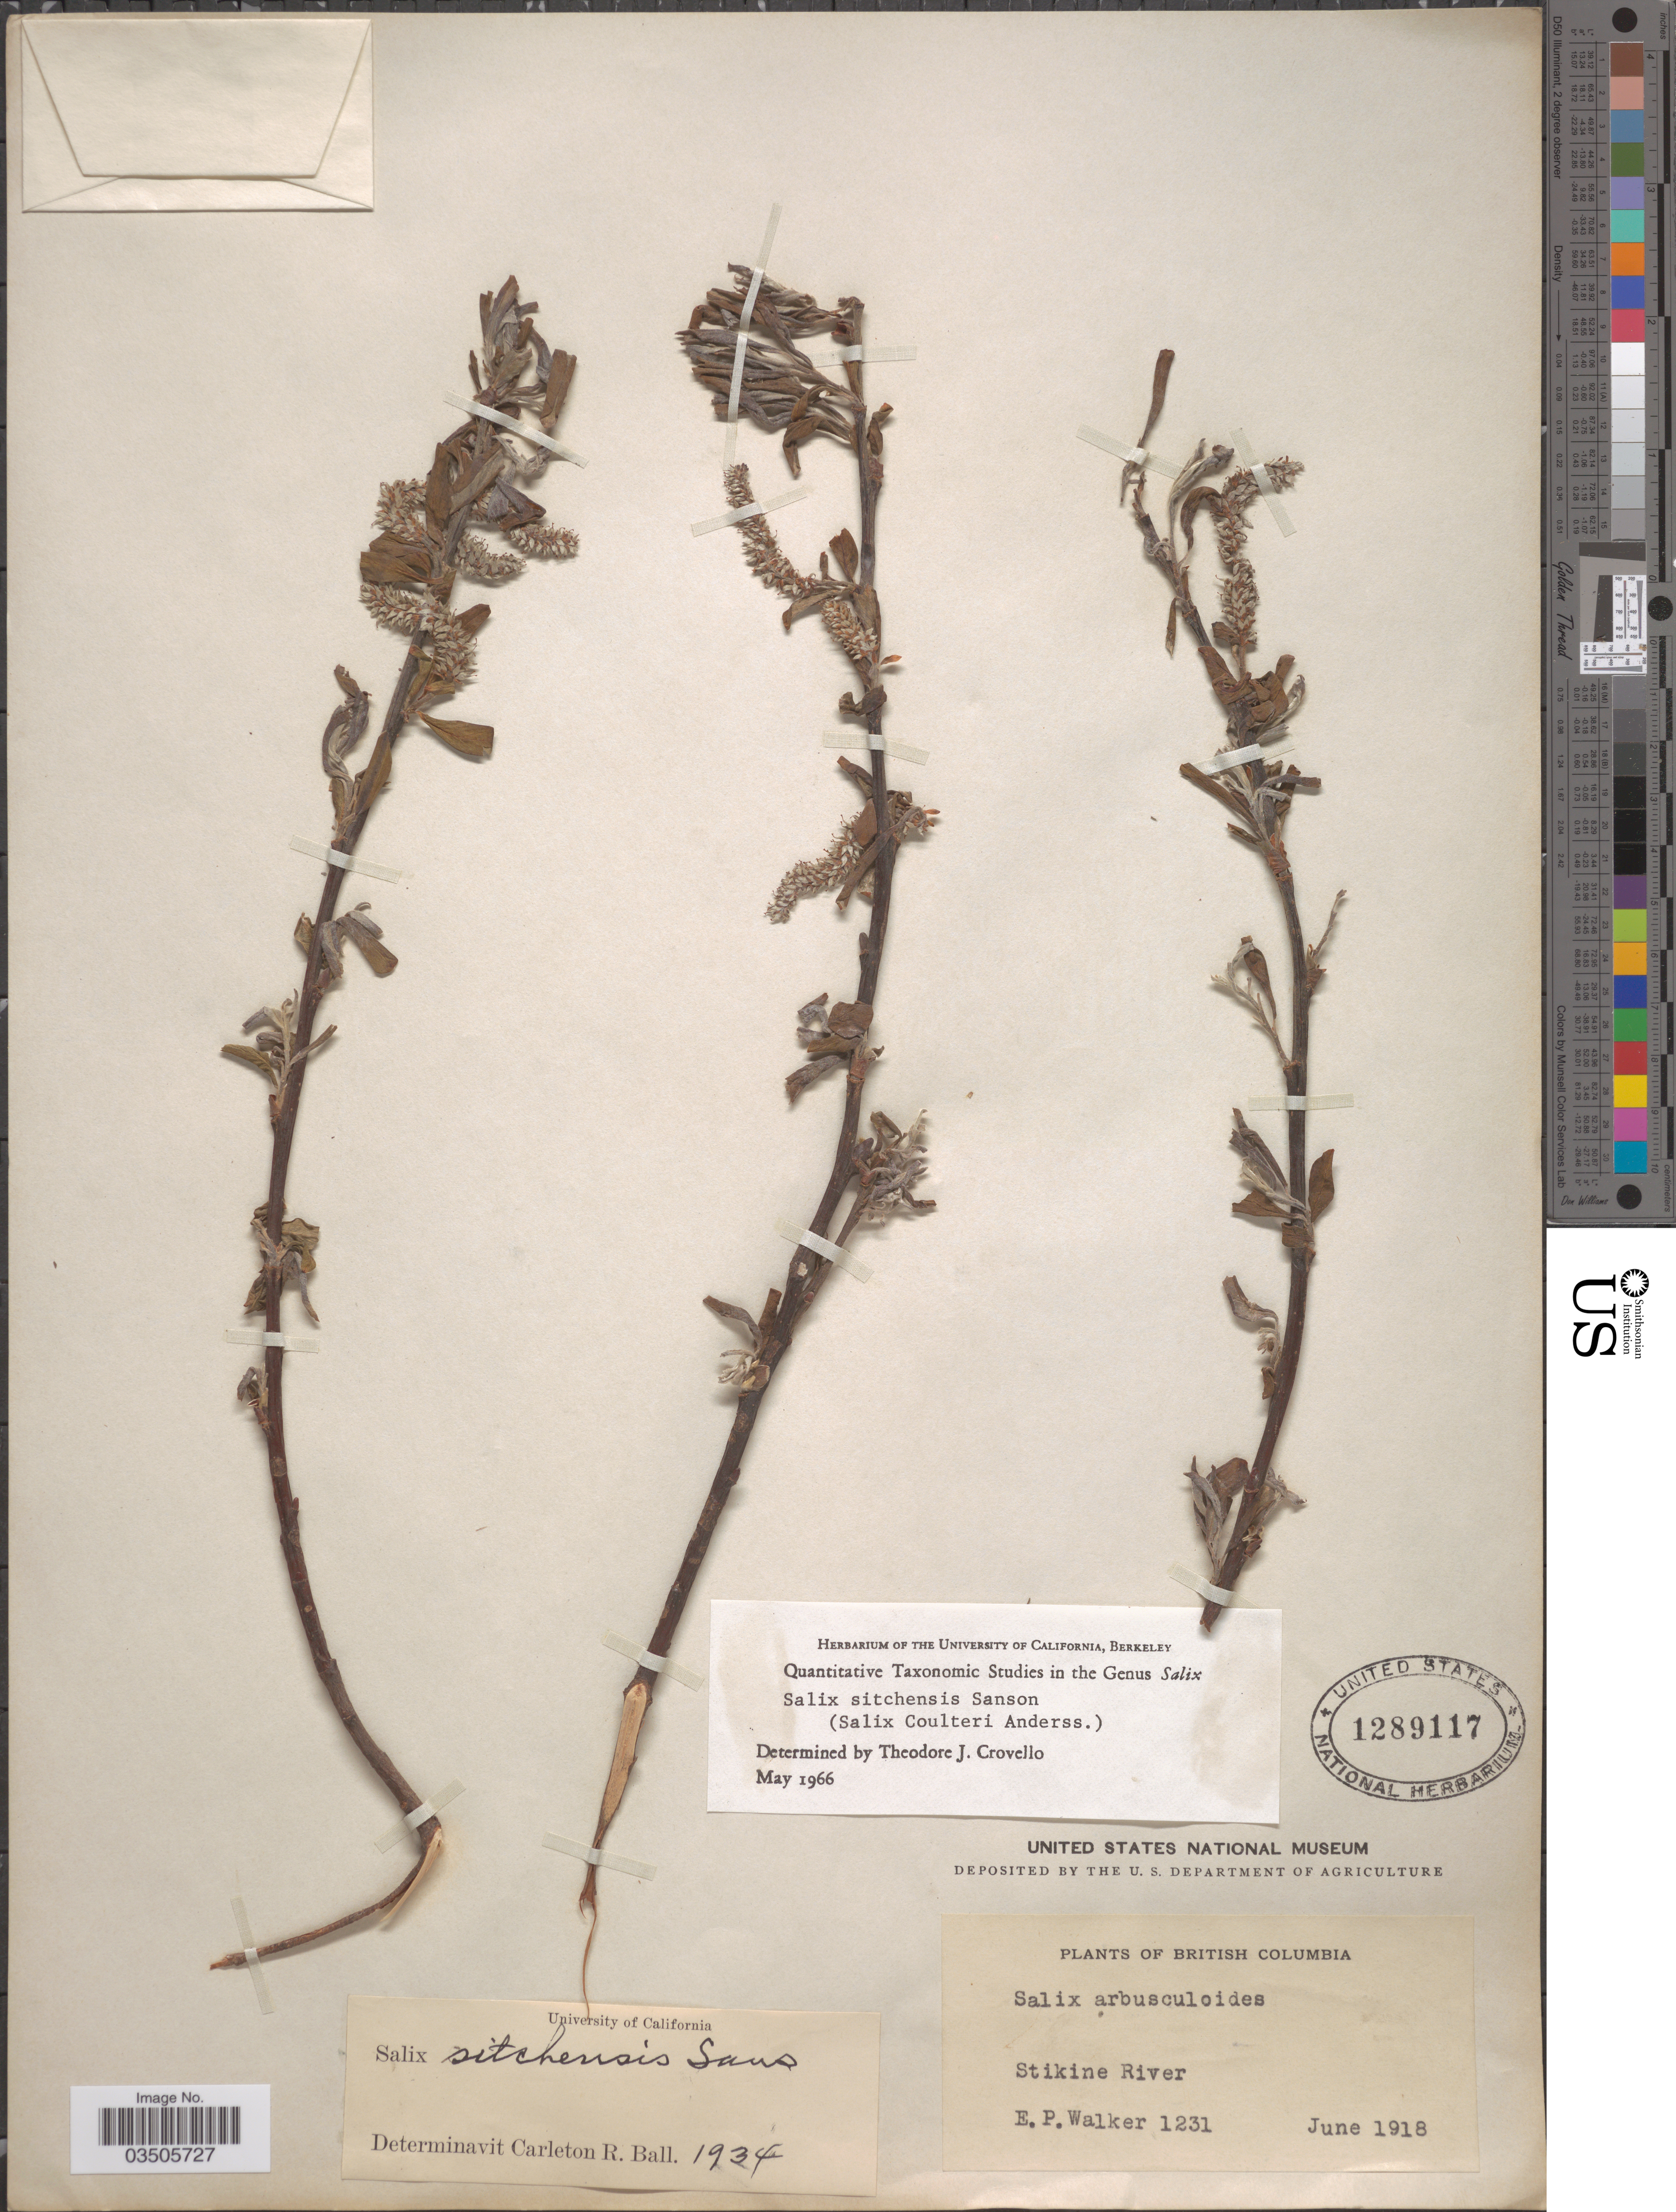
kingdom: Plantae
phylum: Tracheophyta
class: Magnoliopsida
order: Malpighiales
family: Salicaceae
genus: Salix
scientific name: Salix sitchensis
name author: Sanson ex Bong.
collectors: E. Walker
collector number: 1231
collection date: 1918-06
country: Canada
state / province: British Columbia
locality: Stikine River.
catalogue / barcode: US 1289117